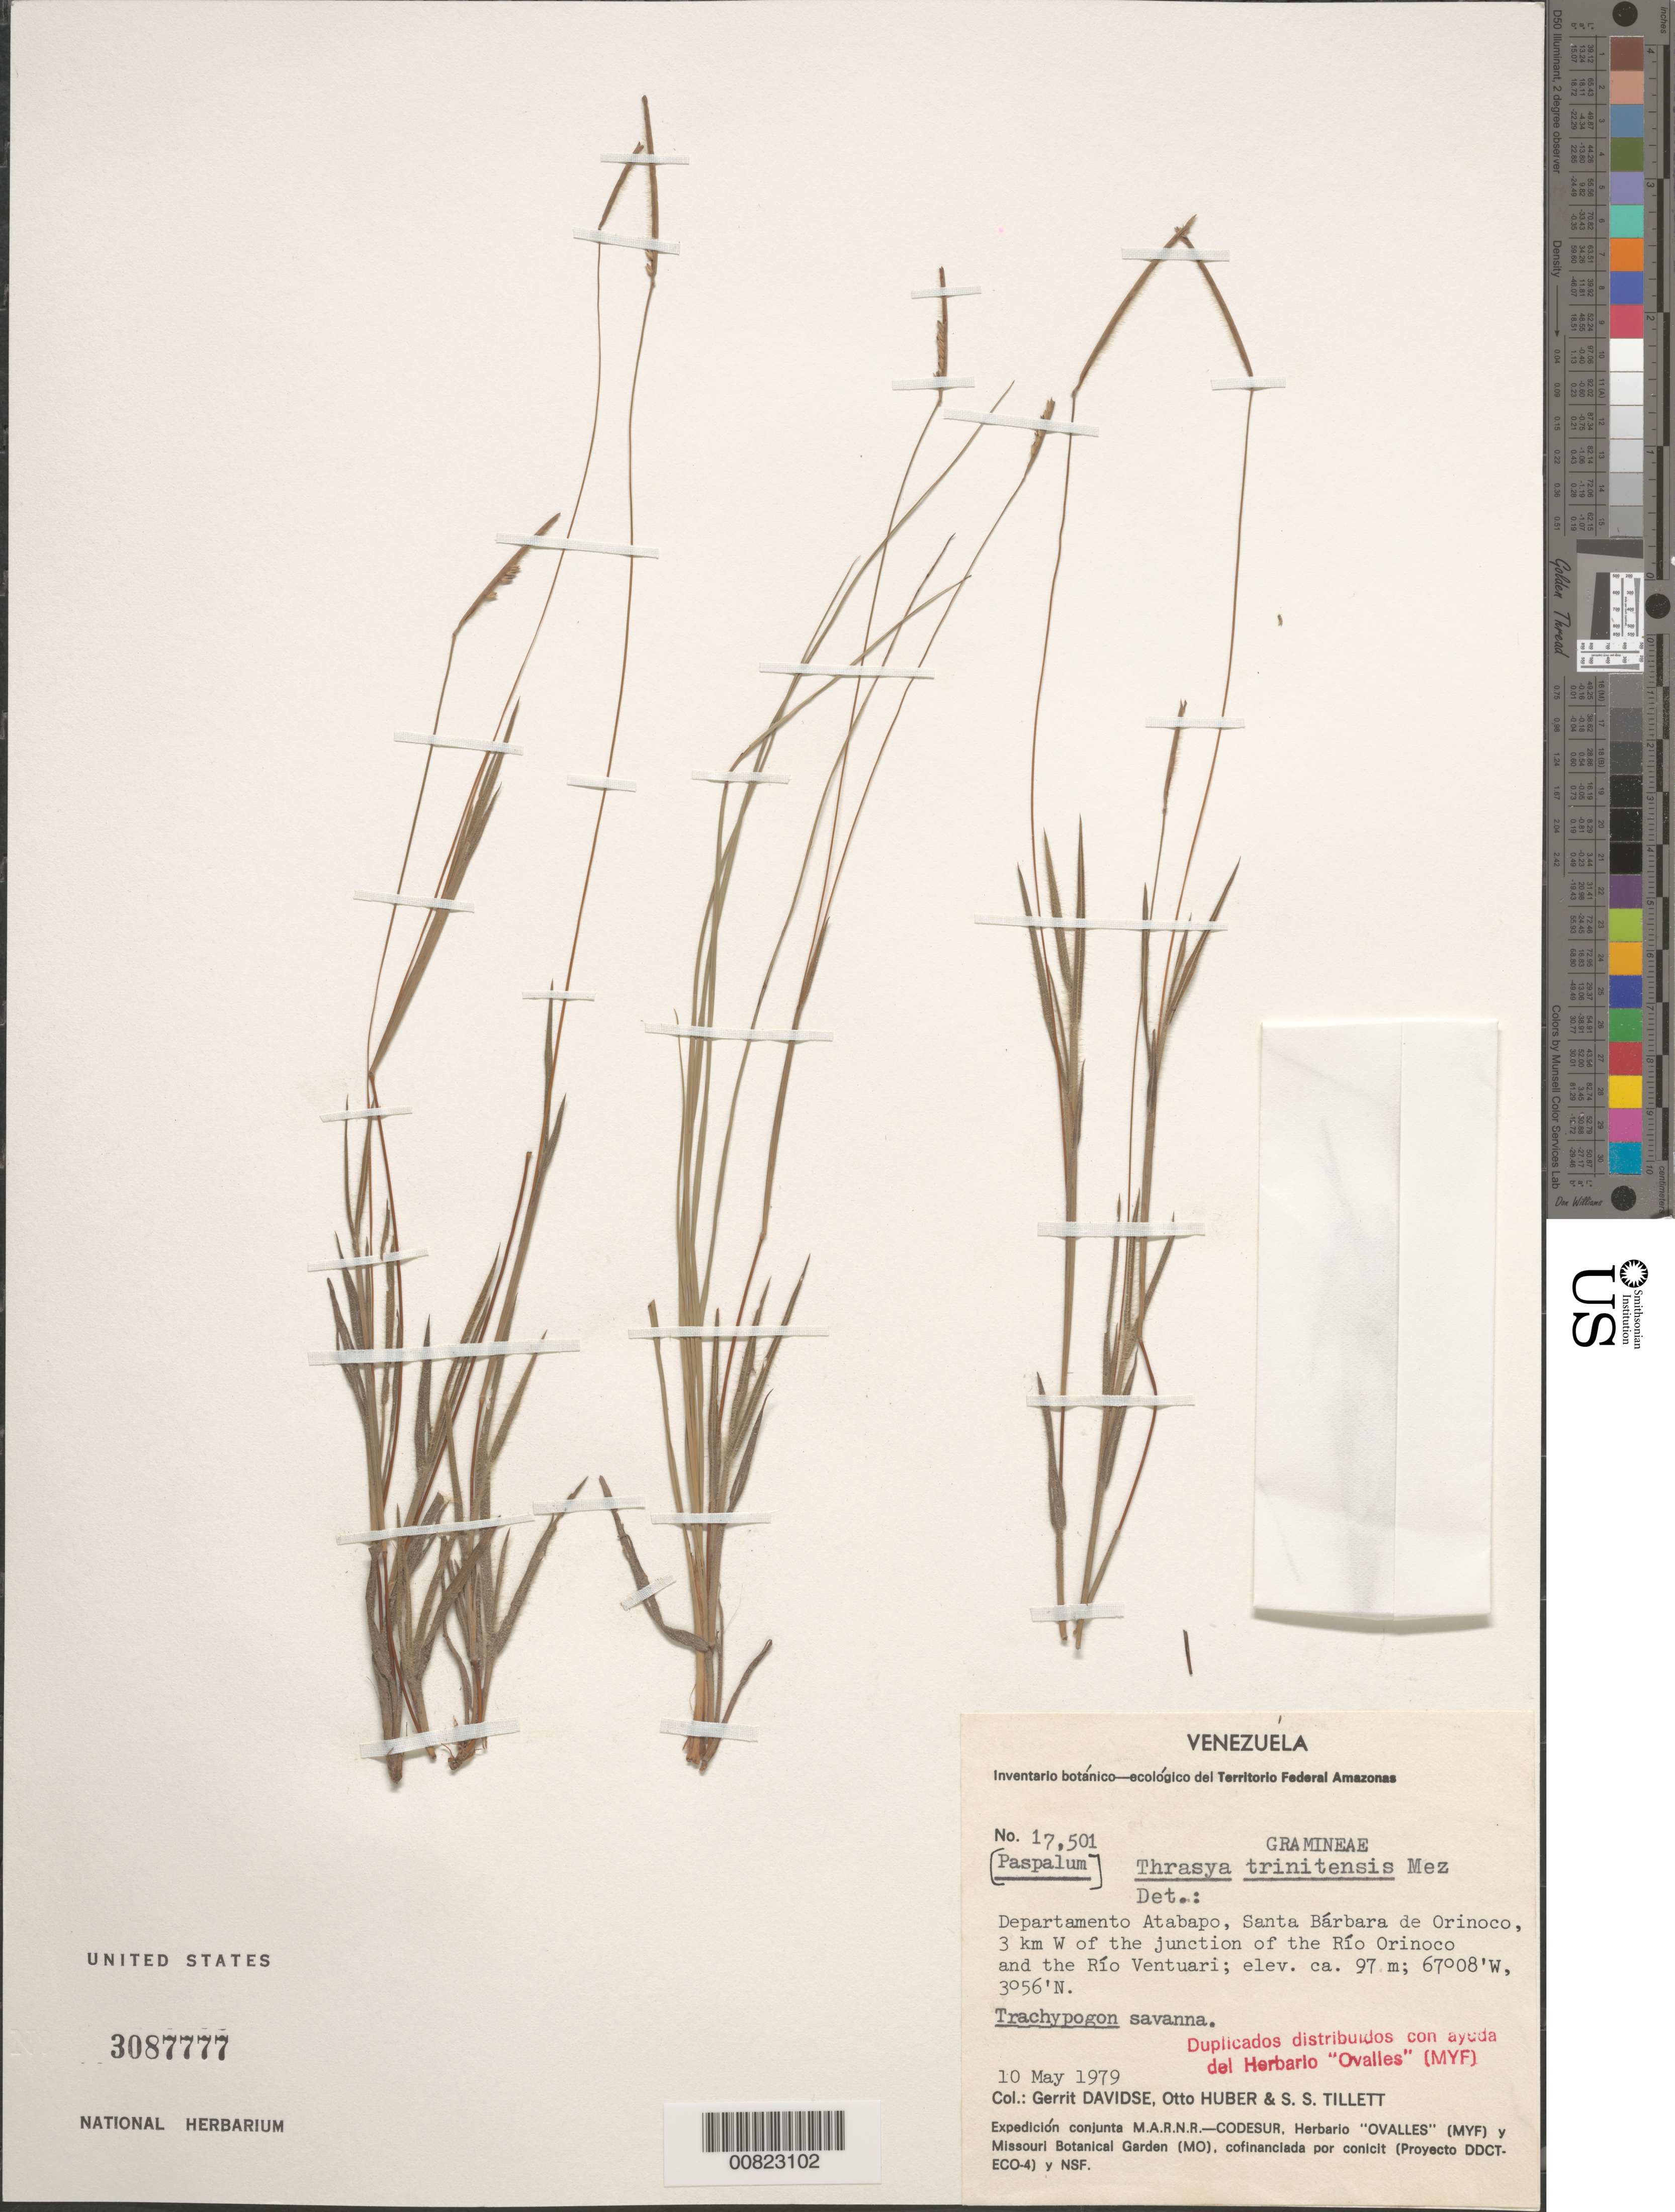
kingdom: Plantae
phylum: Tracheophyta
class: Liliopsida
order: Poales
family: Poaceae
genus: Thrasya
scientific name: Thrasya trinitensis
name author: Mez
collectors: G. Davidse, O. Huber & S. S. Tillett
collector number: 17501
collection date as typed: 10-May-79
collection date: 1979-05-10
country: Venezuela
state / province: Amazonas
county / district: Atabapo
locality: Santa Bárbara de Orinoco, 3 km W of the junction of the Río Orinoco and R. Ventuari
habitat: Trachypodium savanna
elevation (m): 97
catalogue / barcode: US 3087777